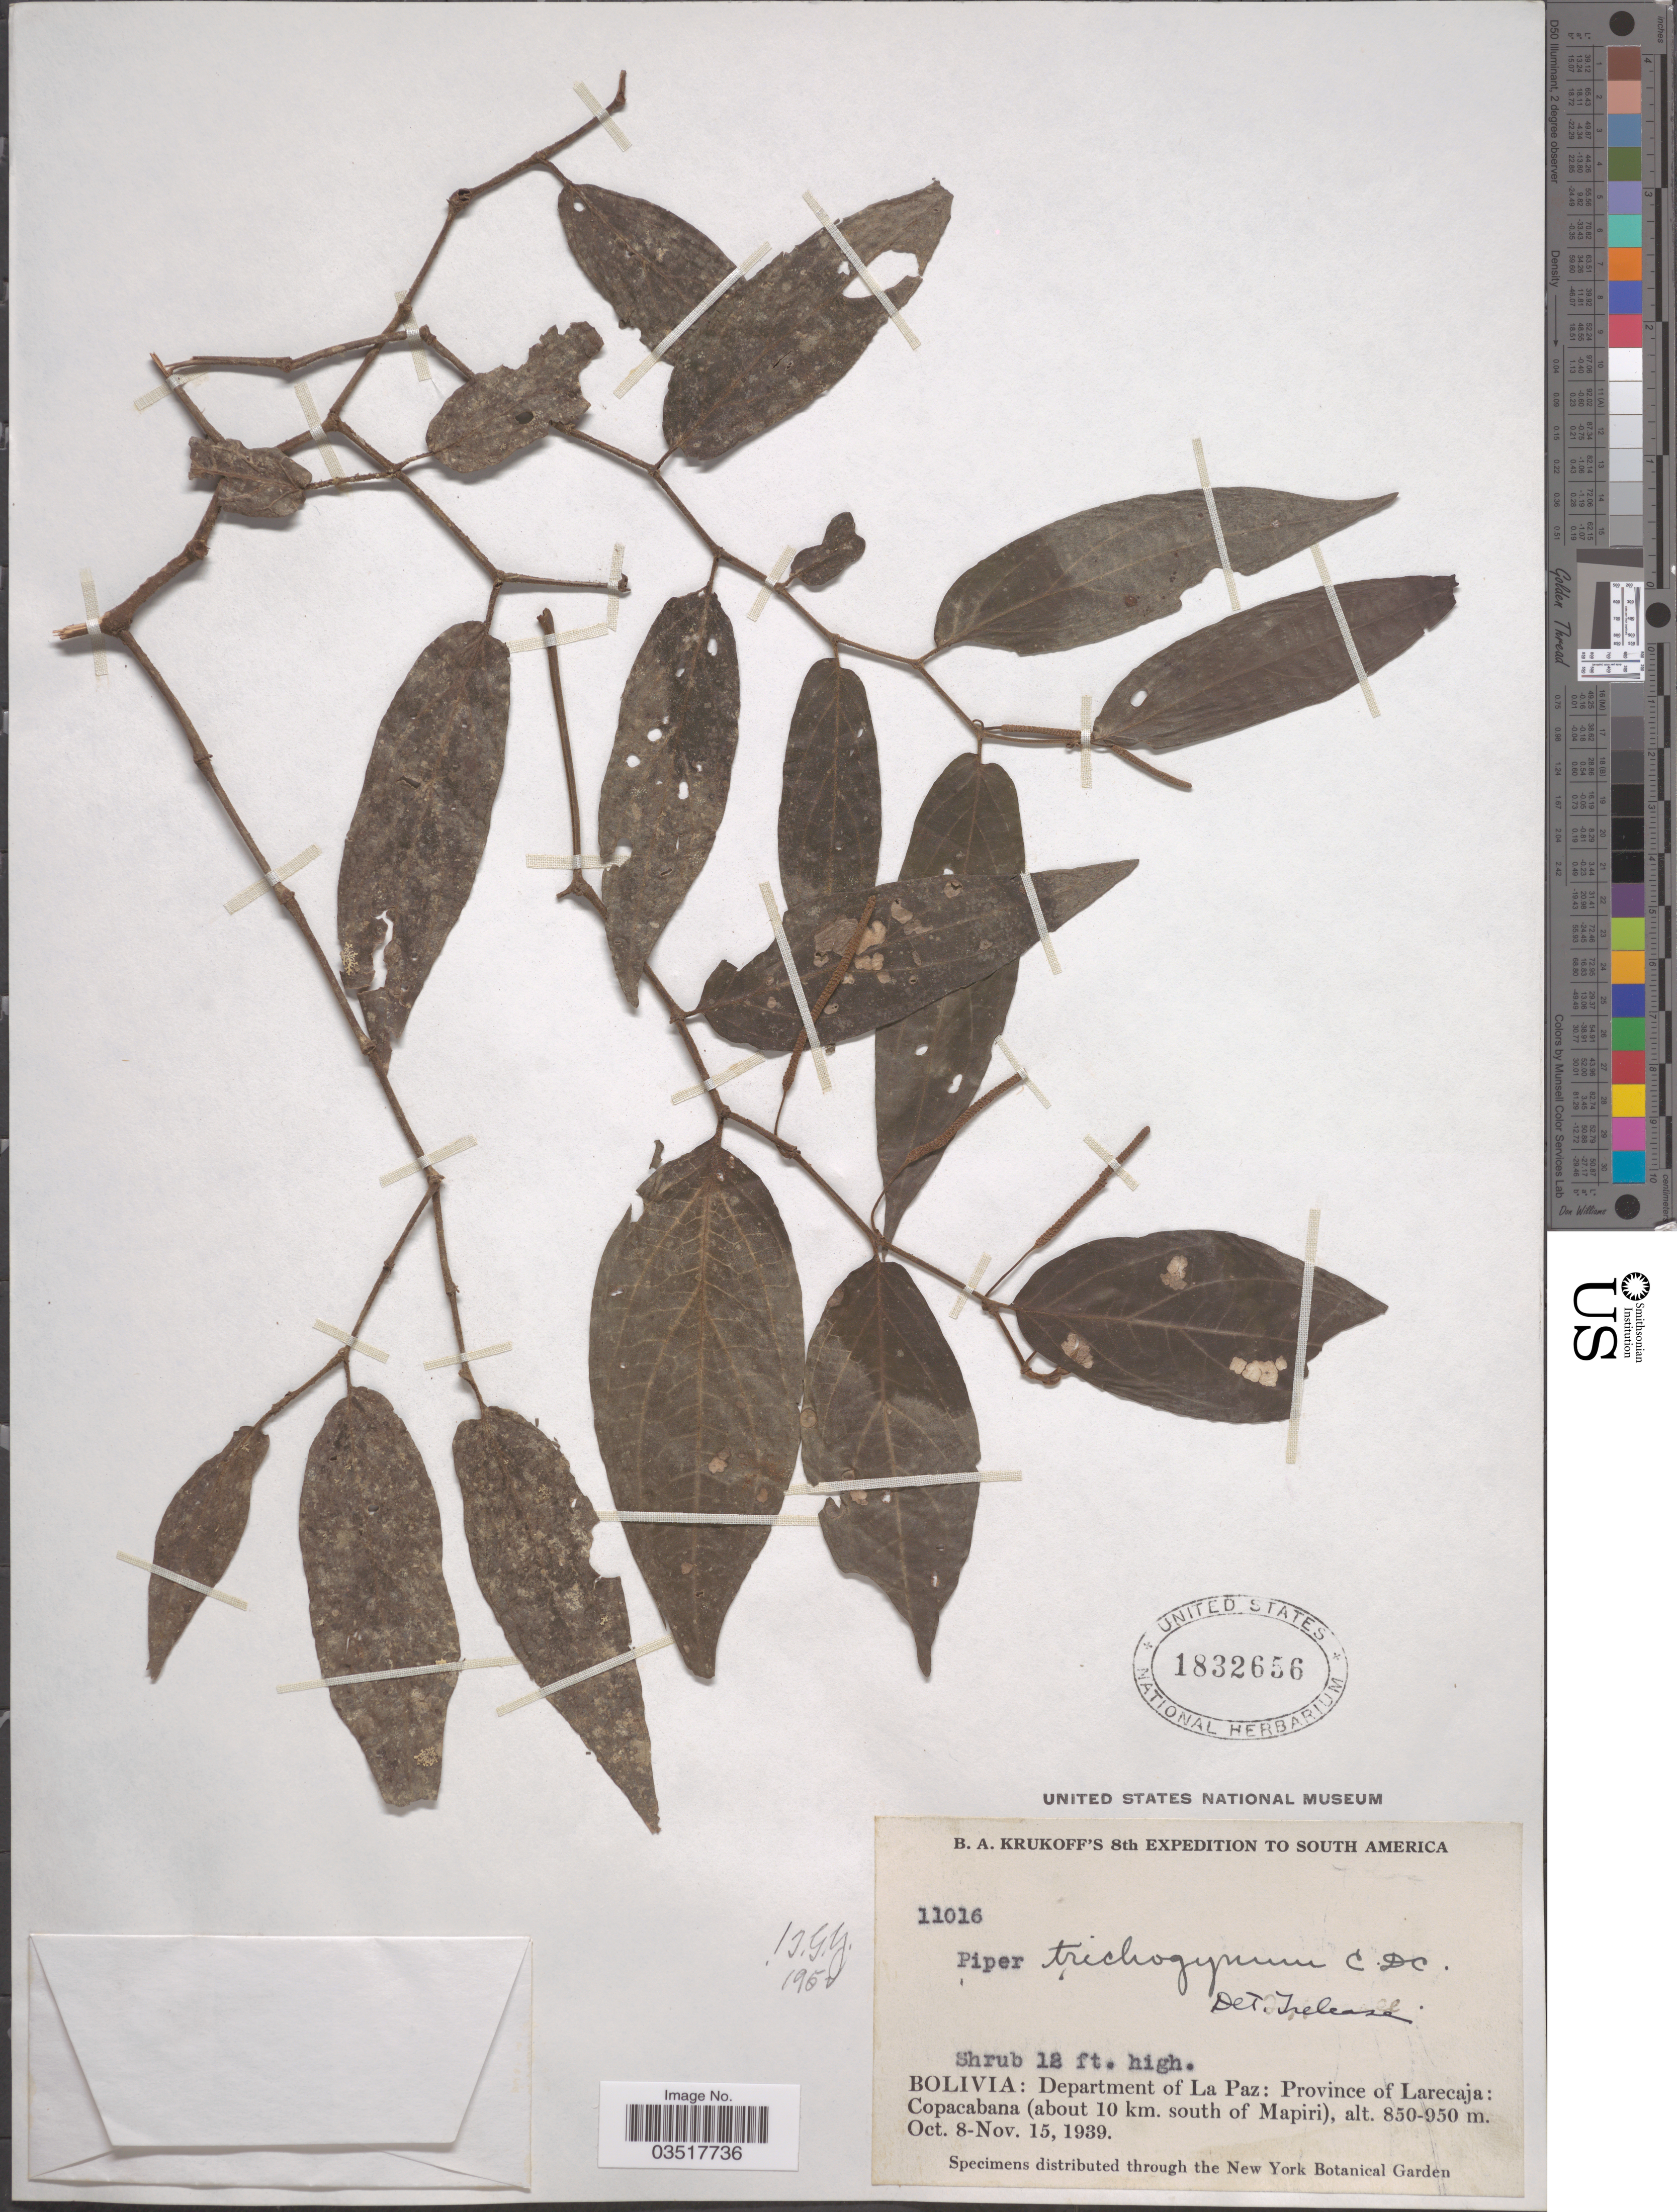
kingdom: Plantae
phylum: Tracheophyta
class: Magnoliopsida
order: Piperales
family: Piperaceae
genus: Piper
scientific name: Piper trichogynum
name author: C. DC.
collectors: B. A. Krukoff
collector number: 11016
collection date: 1939-10-08/1939-11-15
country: Bolivia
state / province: La Paz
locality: South America. Department of La Paz: Province of Larecaja: Copacabana (about 10 km. south of Mapiri).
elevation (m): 850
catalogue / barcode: US 1832656